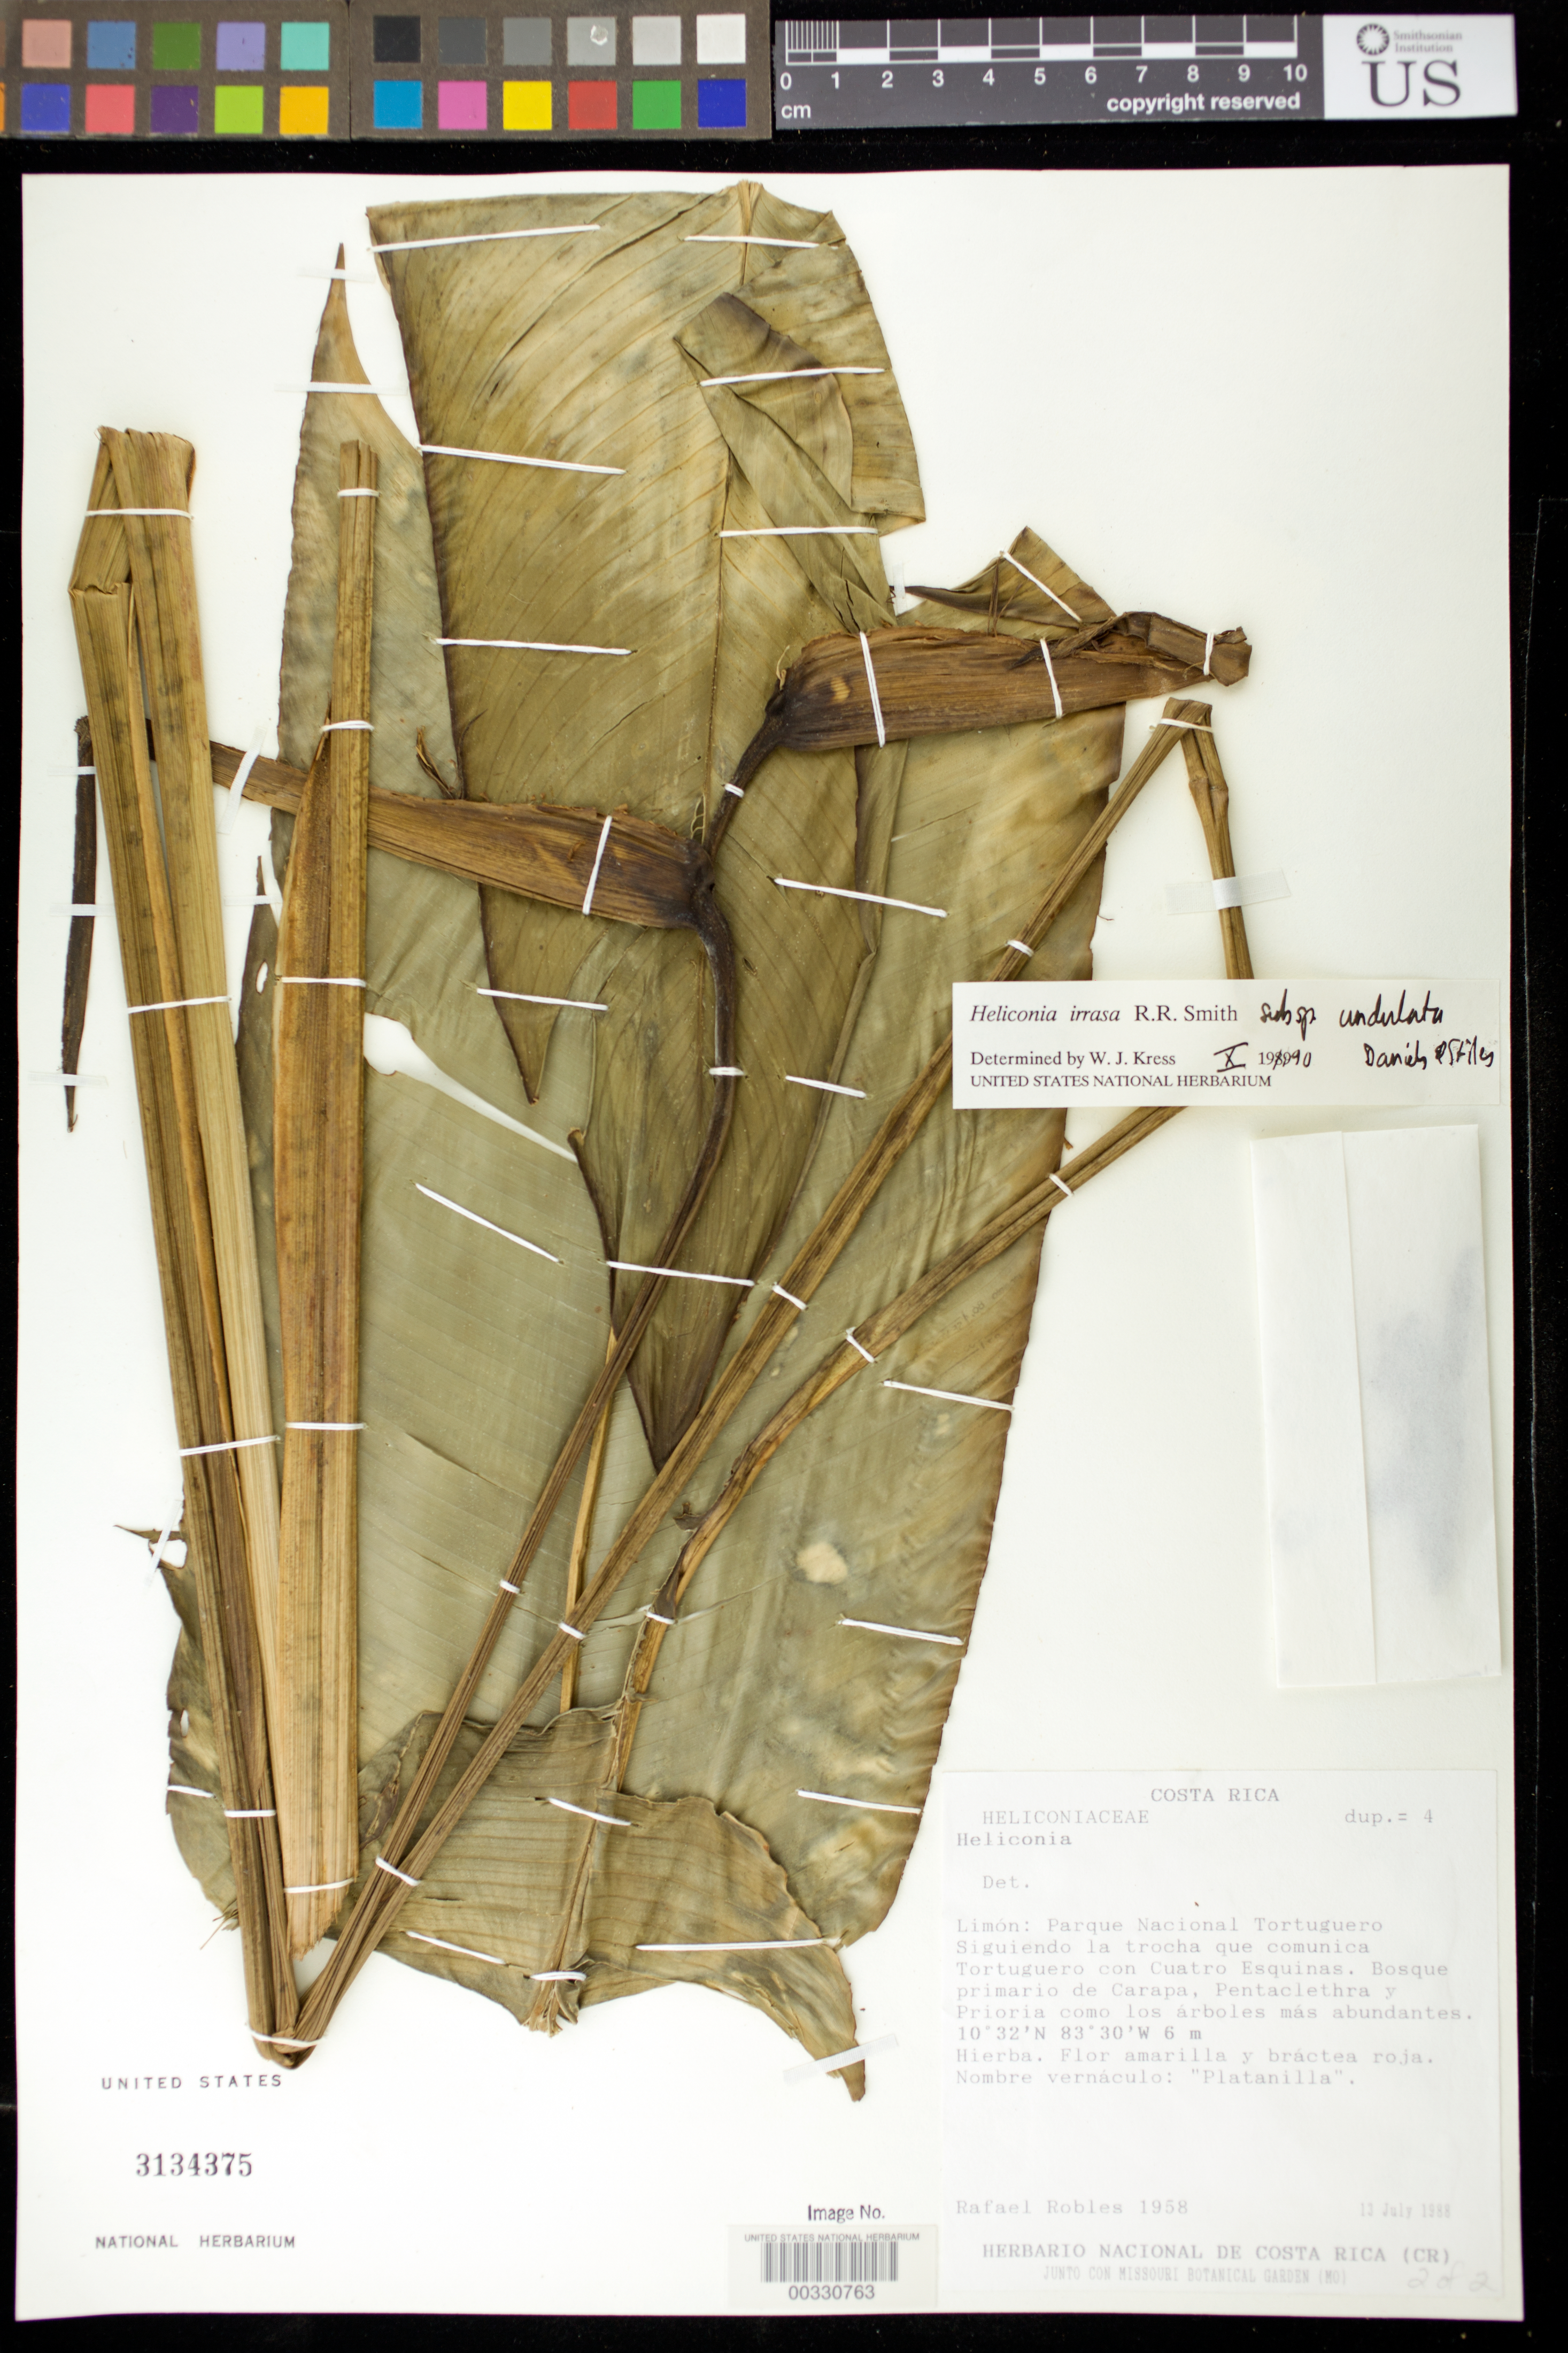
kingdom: Plantae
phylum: Tracheophyta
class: Liliopsida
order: Zingiberales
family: Heliconiaceae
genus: Heliconia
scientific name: Heliconia irrasa subsp. undulata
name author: G.S. Daniels & F.G. Stiles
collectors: R. Robles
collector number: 1958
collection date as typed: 13 Jul 1988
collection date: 1988-07-13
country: Costa Rica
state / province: Limón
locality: Parque nacional tortuguero, following the trail connecting tortuguero with cuatro esquinas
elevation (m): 6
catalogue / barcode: US 3134375